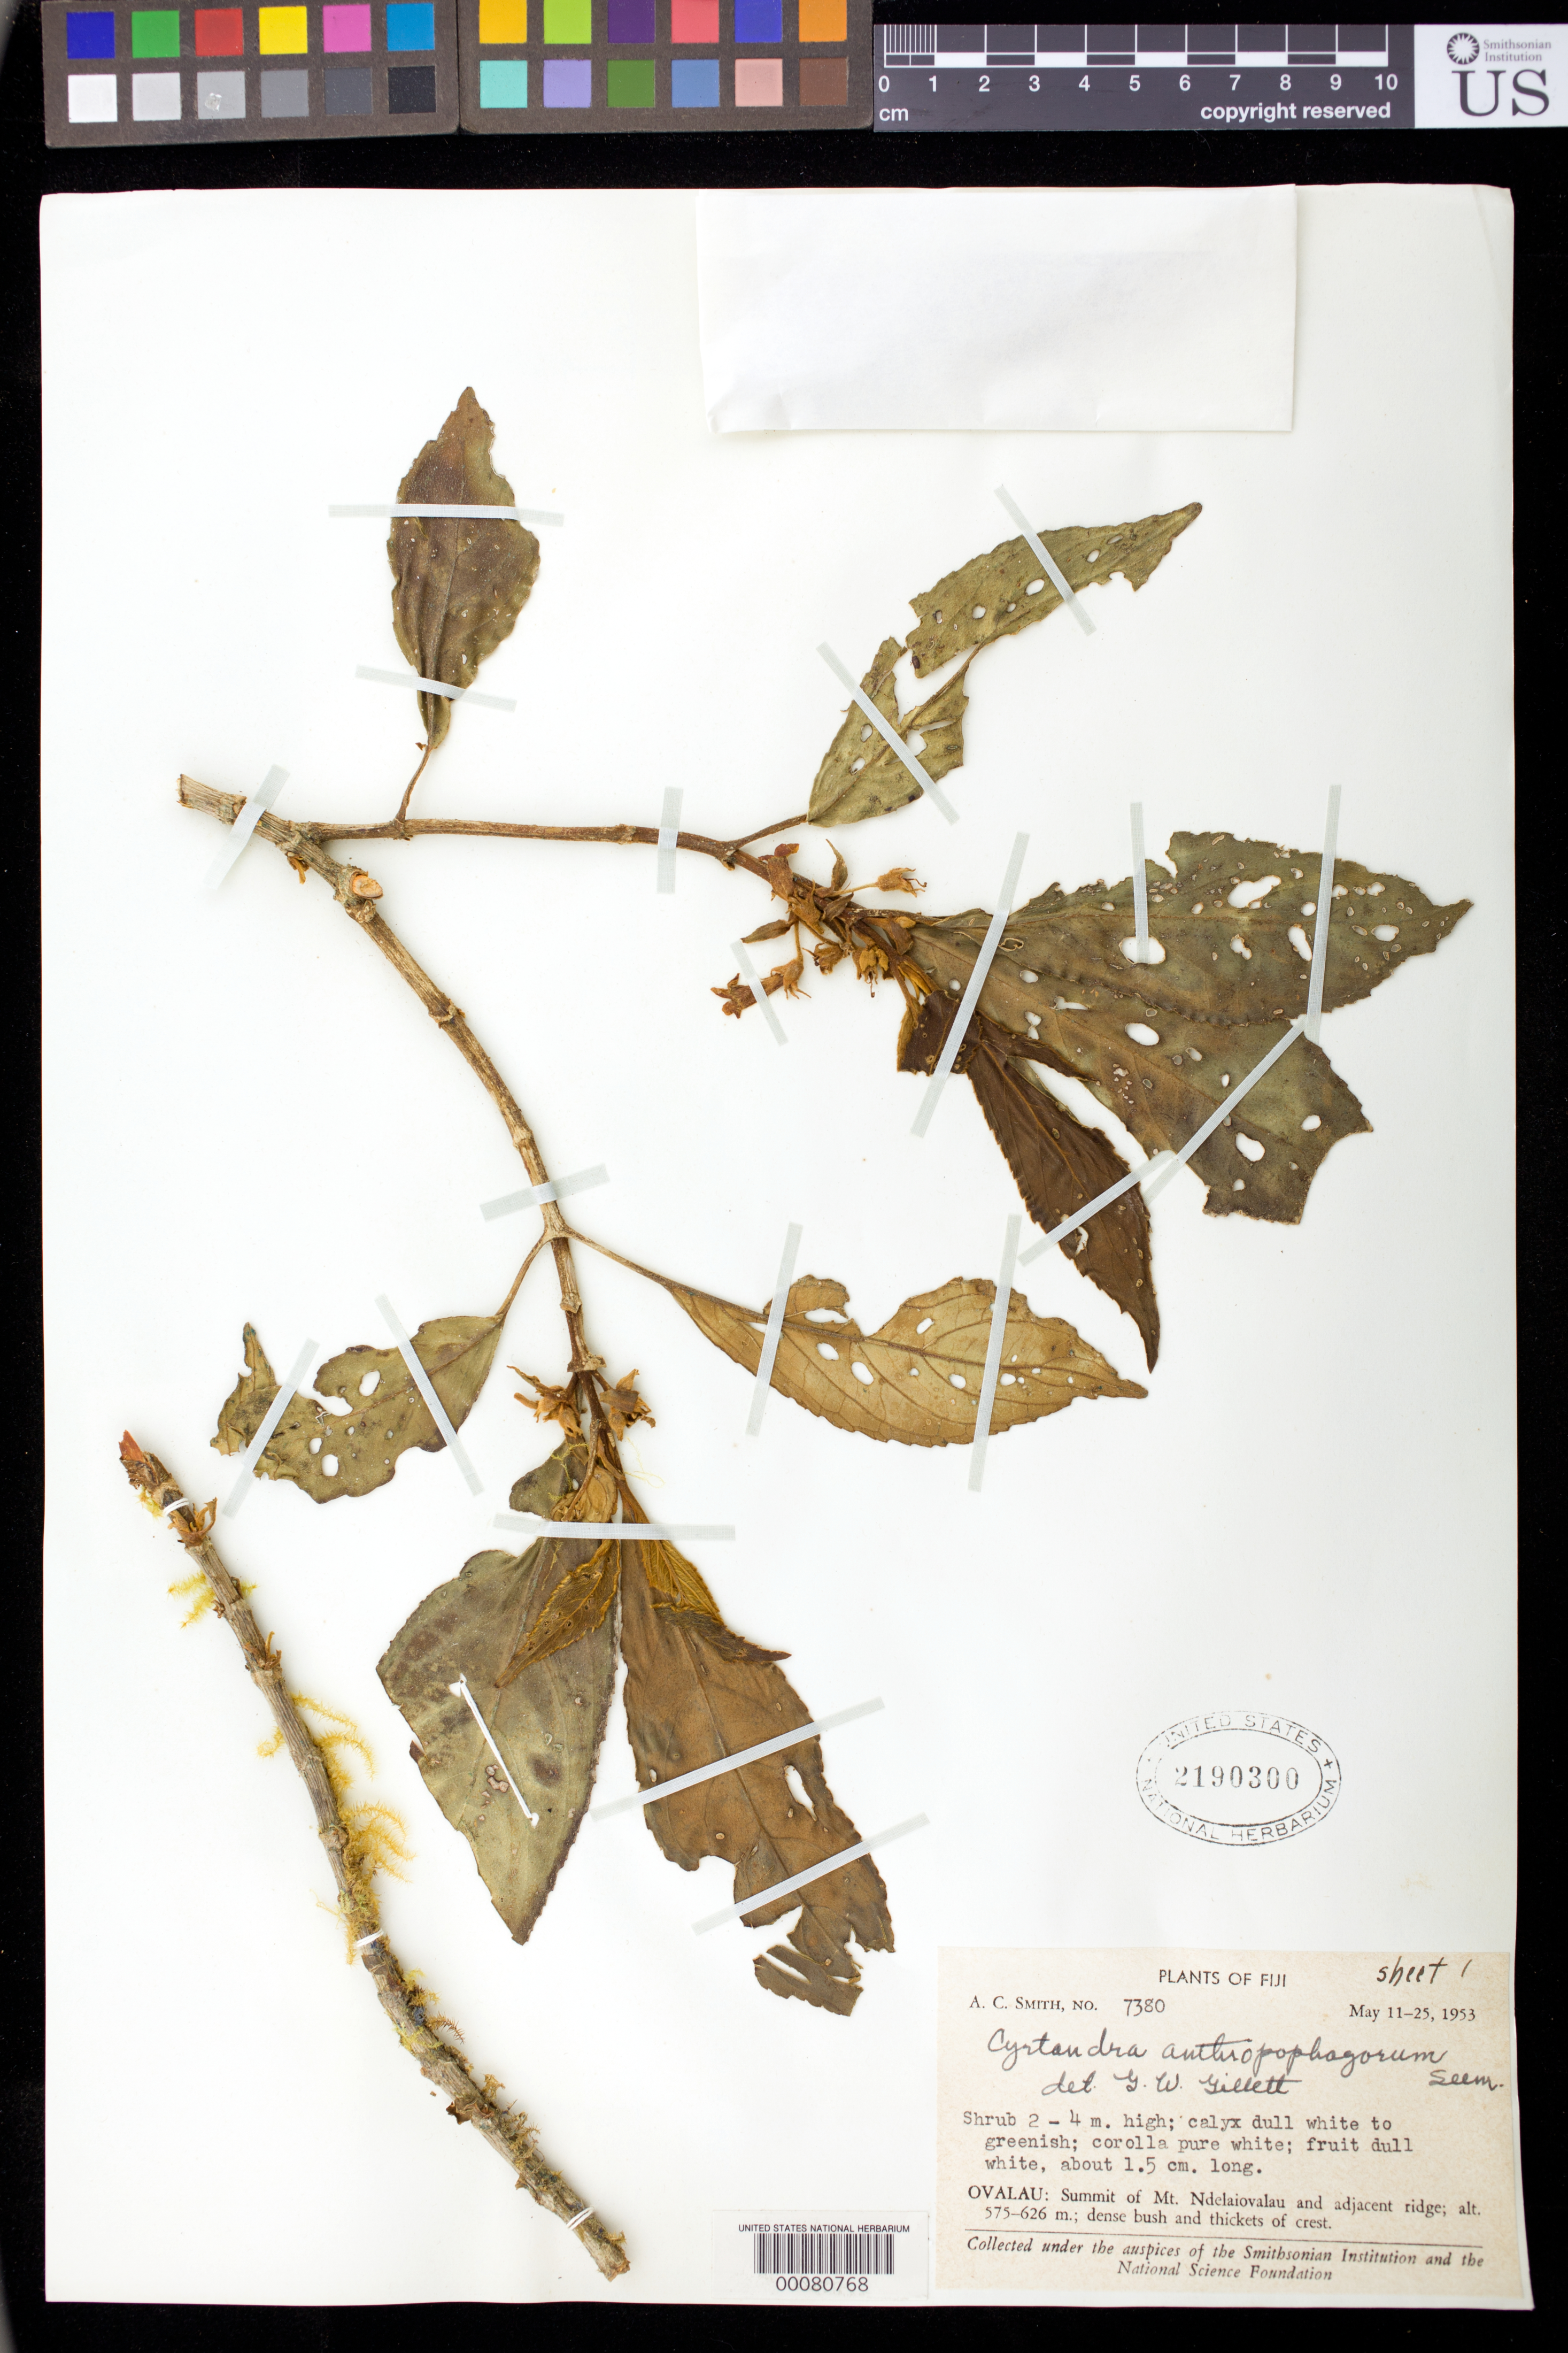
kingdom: Plantae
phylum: Tracheophyta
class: Magnoliopsida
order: Lamiales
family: Gesneriaceae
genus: Cyrtandra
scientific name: Cyrtandra anthropophagorum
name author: Seem. ex A. Gray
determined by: Gillett, G. W.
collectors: A. C. Smith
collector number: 7380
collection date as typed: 11-25 May 1953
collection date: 1953-05-11/1953-05-25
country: Fiji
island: Viti Levu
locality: Ovalau i., Summit of mt ndelaiovalau and adjacent ridge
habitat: Dense bush and thickets of crest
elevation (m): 575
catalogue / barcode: US 2190300